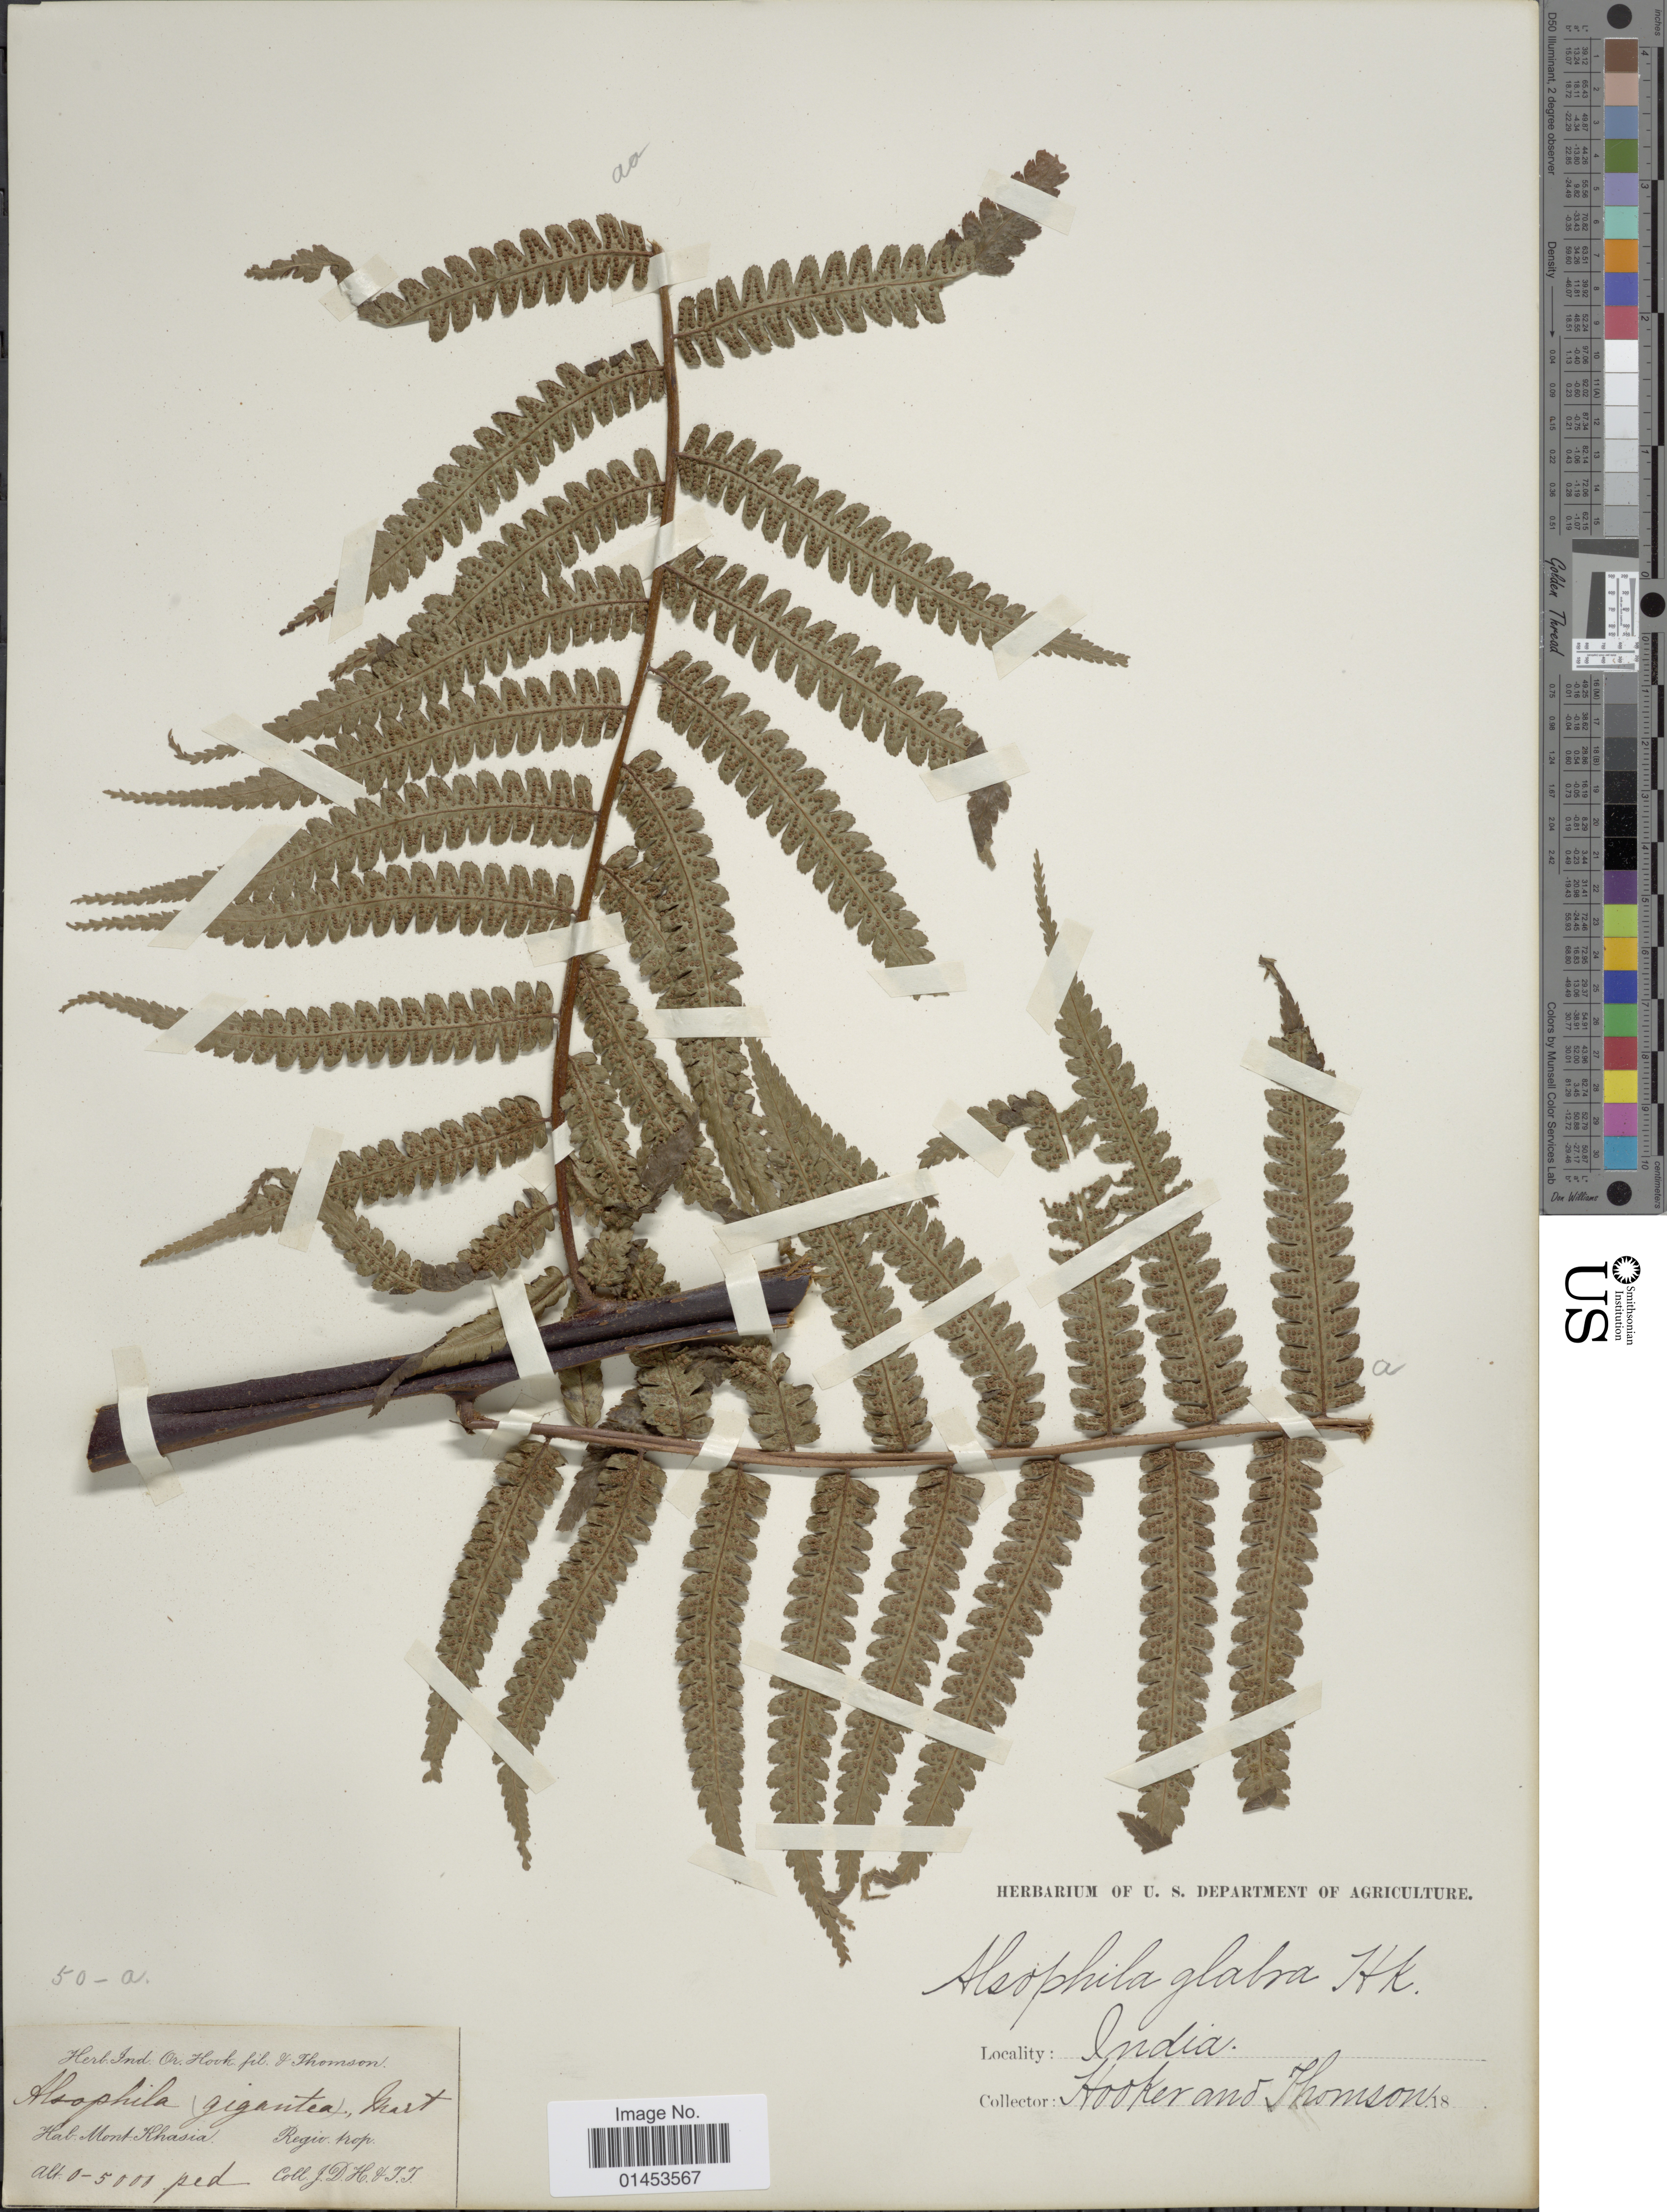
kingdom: Plantae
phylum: Tracheophyta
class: Polypodiopsida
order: Cyatheales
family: Cyatheaceae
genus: Cyathea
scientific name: Cyathea gigantea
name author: (Wall. ex Hook.) Holttum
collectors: -. Hooker & -- Thomson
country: India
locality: Hab. Mont-Khasia, reg. trop.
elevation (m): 0